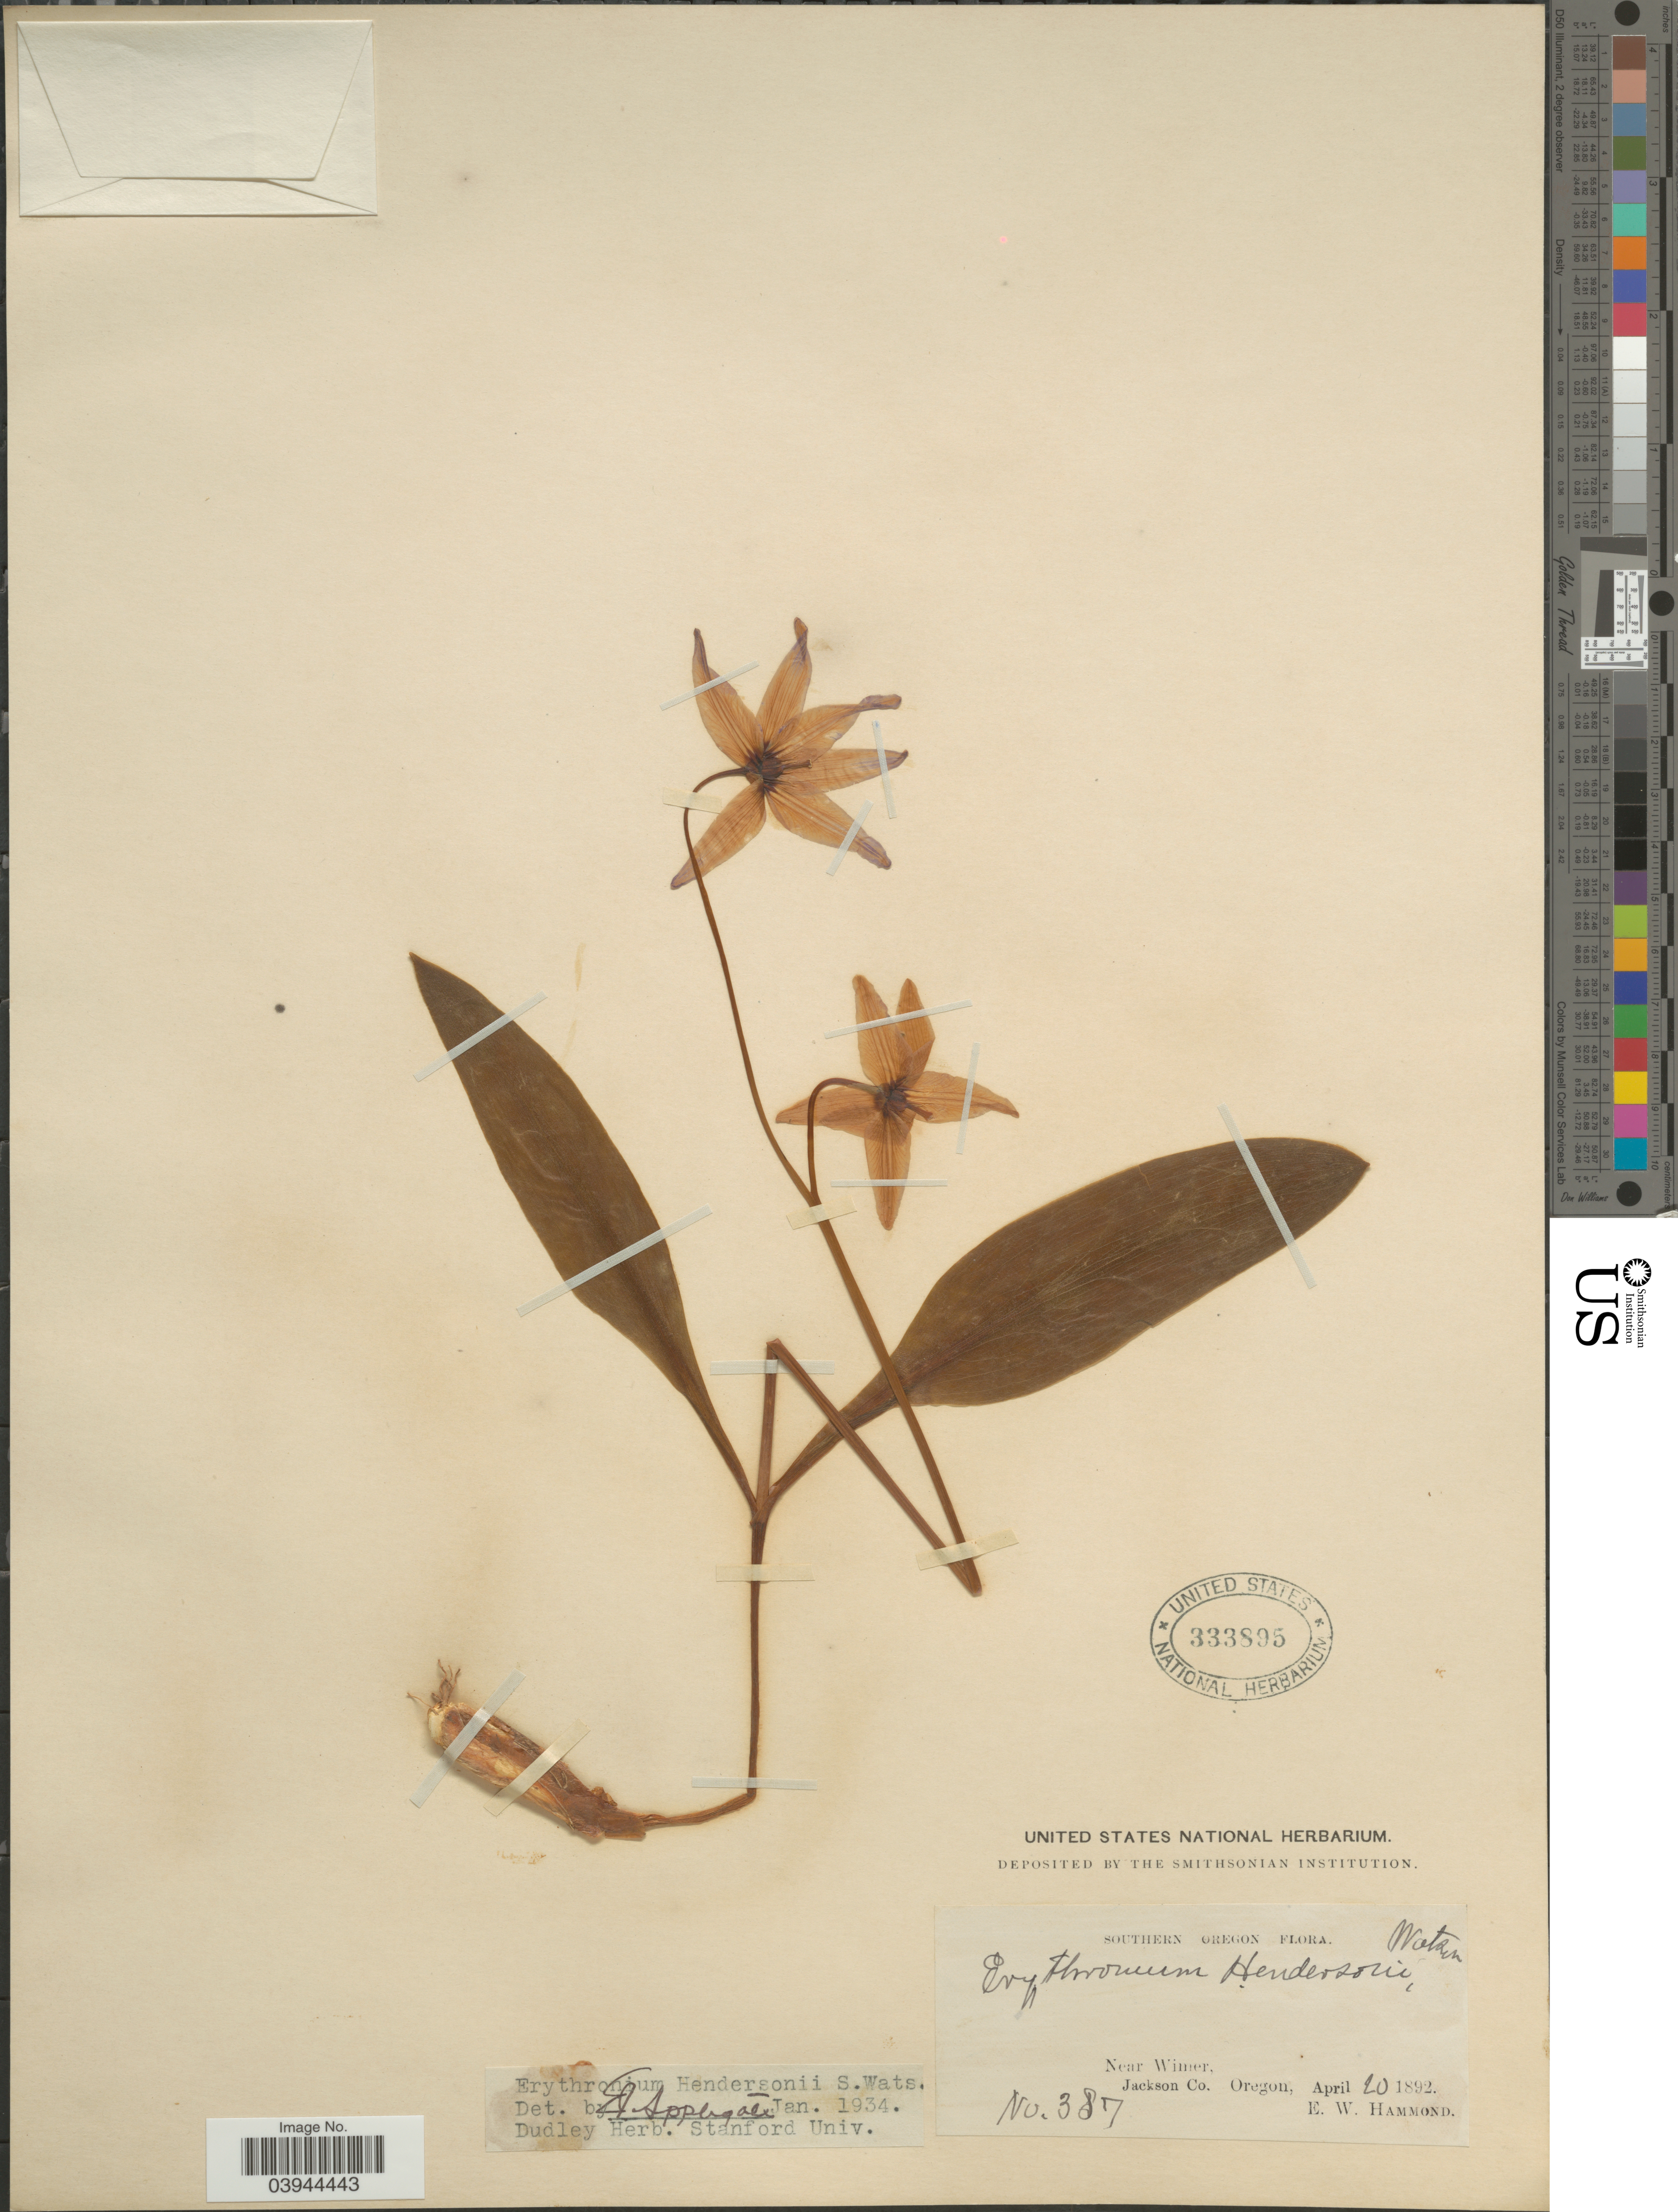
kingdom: Plantae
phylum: Tracheophyta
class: Liliopsida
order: Liliales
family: Liliaceae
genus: Erythronium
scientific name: Erythronium hendersonii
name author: S. Watson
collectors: E. Hammond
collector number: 387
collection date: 1892-04-20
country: United States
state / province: Oregon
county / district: Jackson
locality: Southern Oregon. Near Wimer. Jackson Co.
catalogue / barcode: US 333895